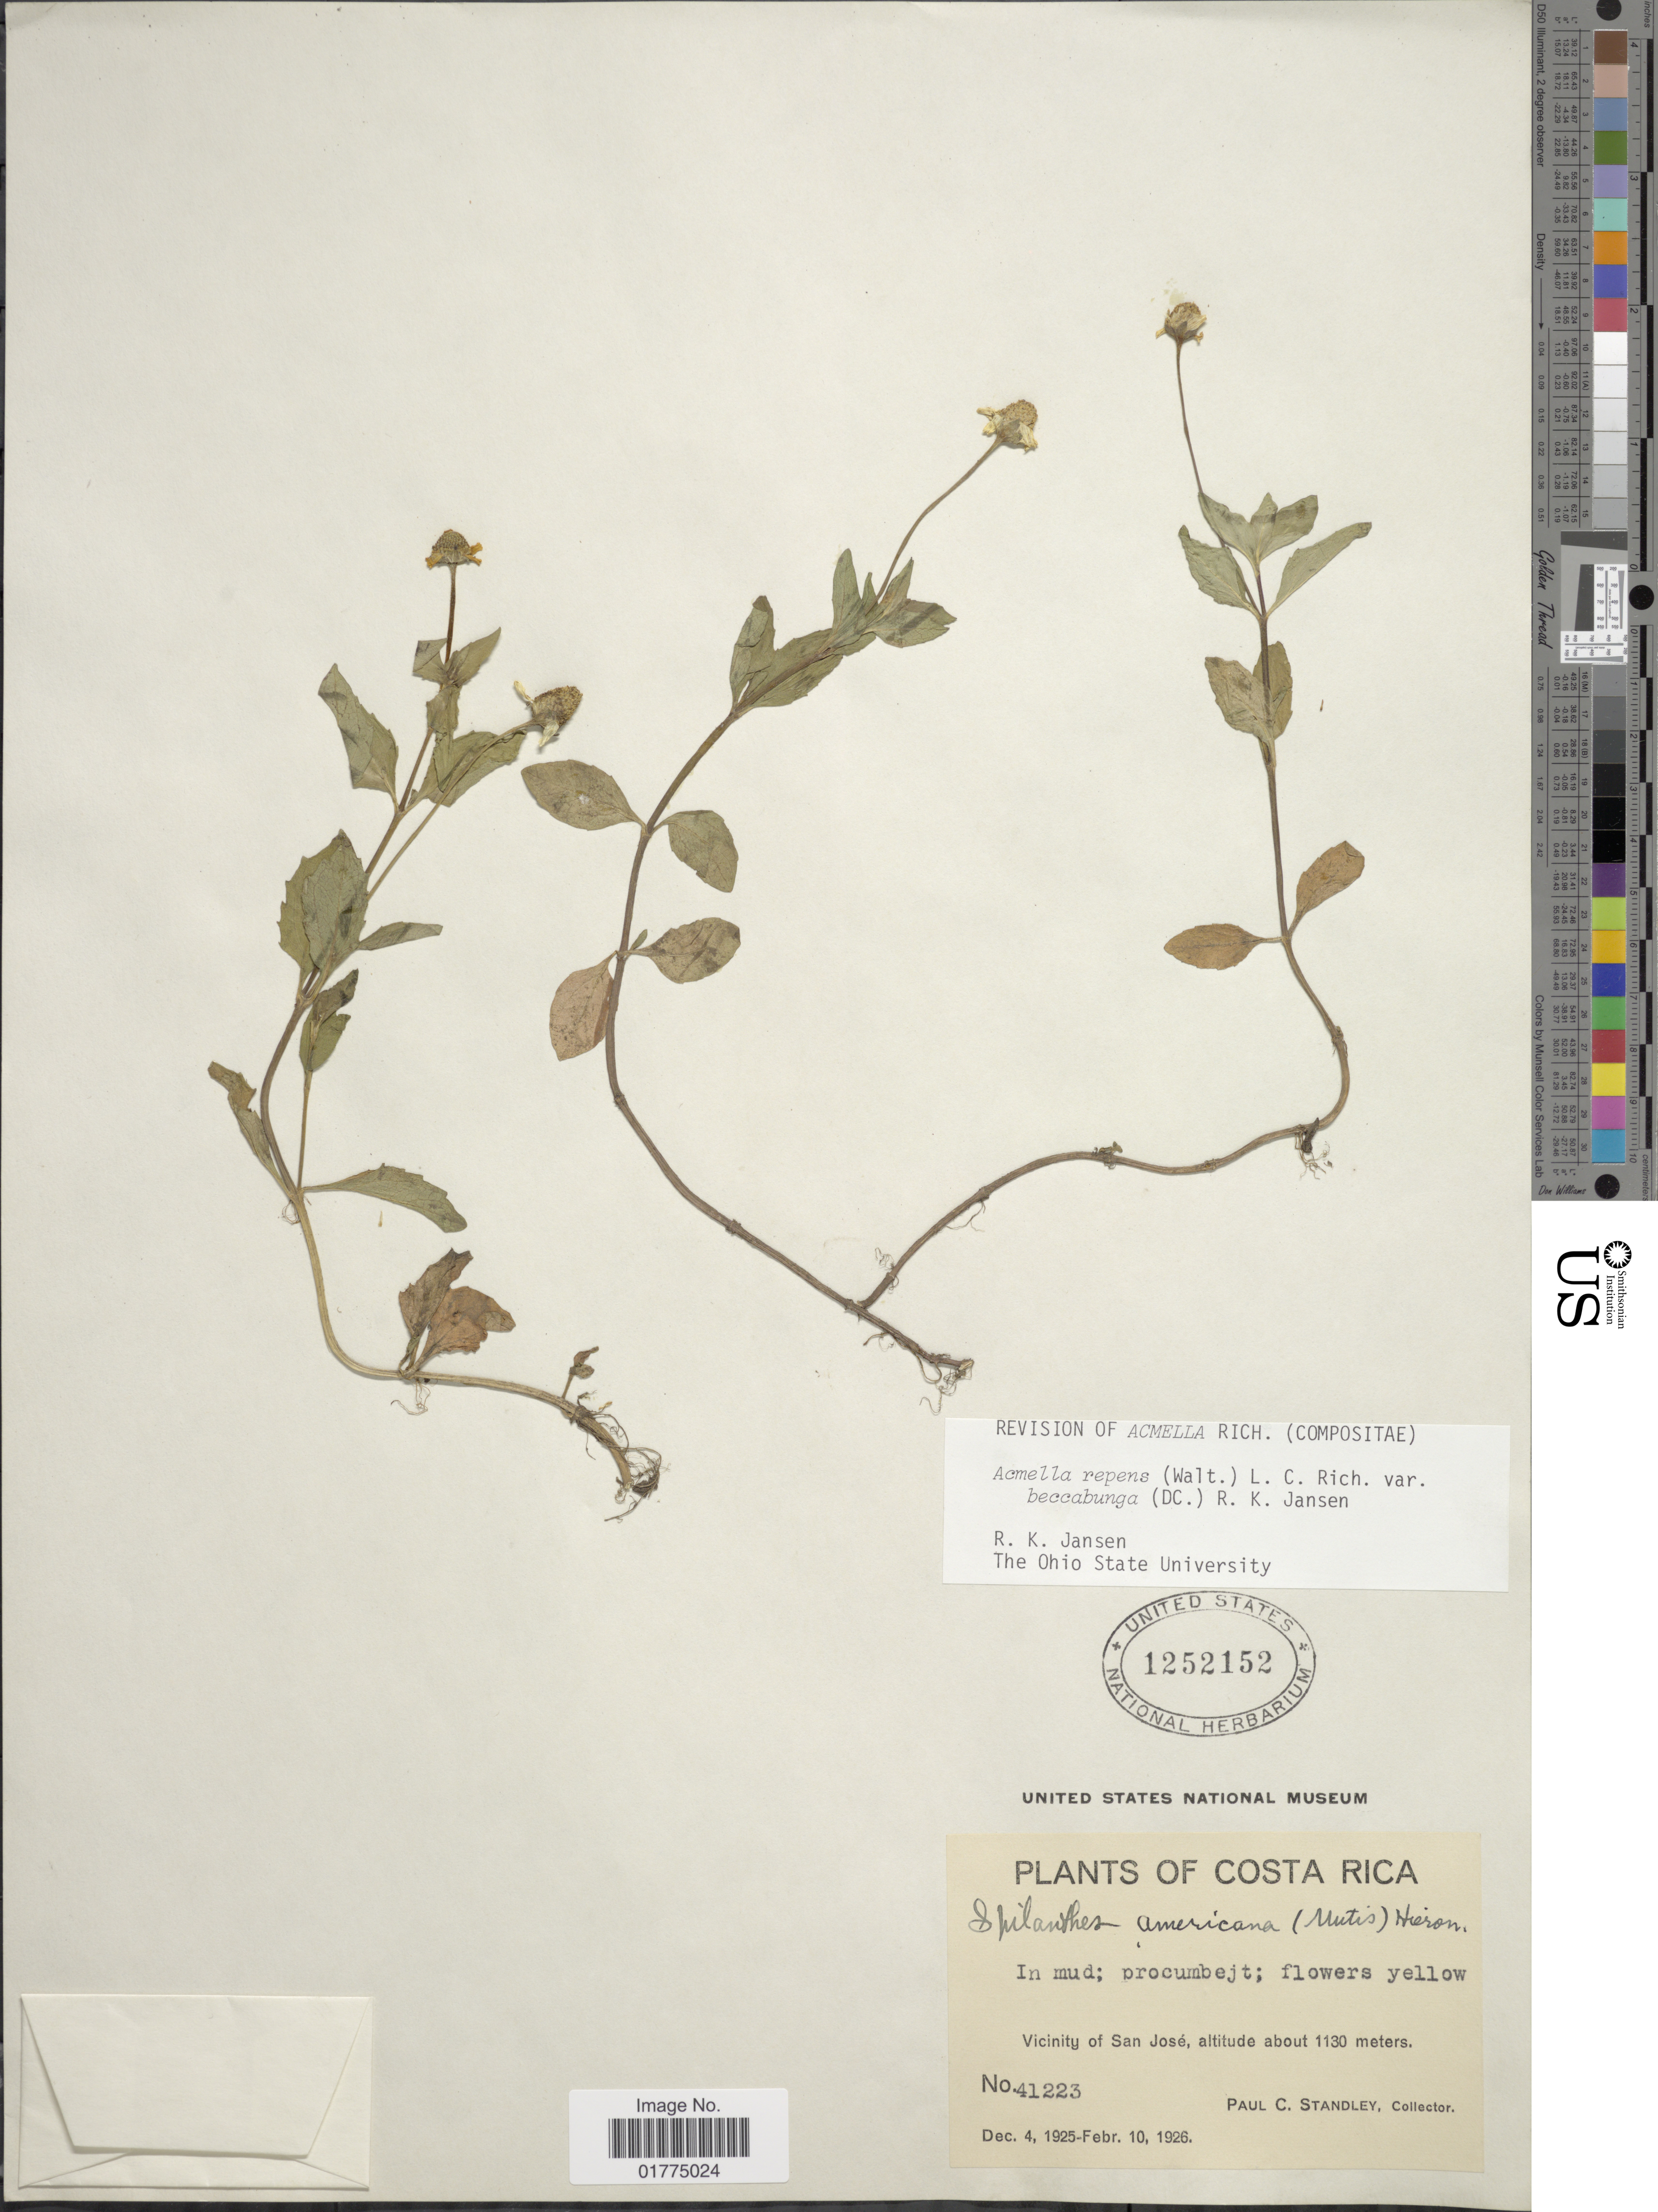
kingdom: Plantae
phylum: Tracheophyta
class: Magnoliopsida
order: Asterales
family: Asteraceae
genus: Acmella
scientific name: Acmella repens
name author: (Walter) Rich.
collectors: P. C. Standley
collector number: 41223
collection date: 1925-12-04/1926-02-10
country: Costa Rica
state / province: San José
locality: Vicinity of San José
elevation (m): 1130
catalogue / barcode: US 1252152